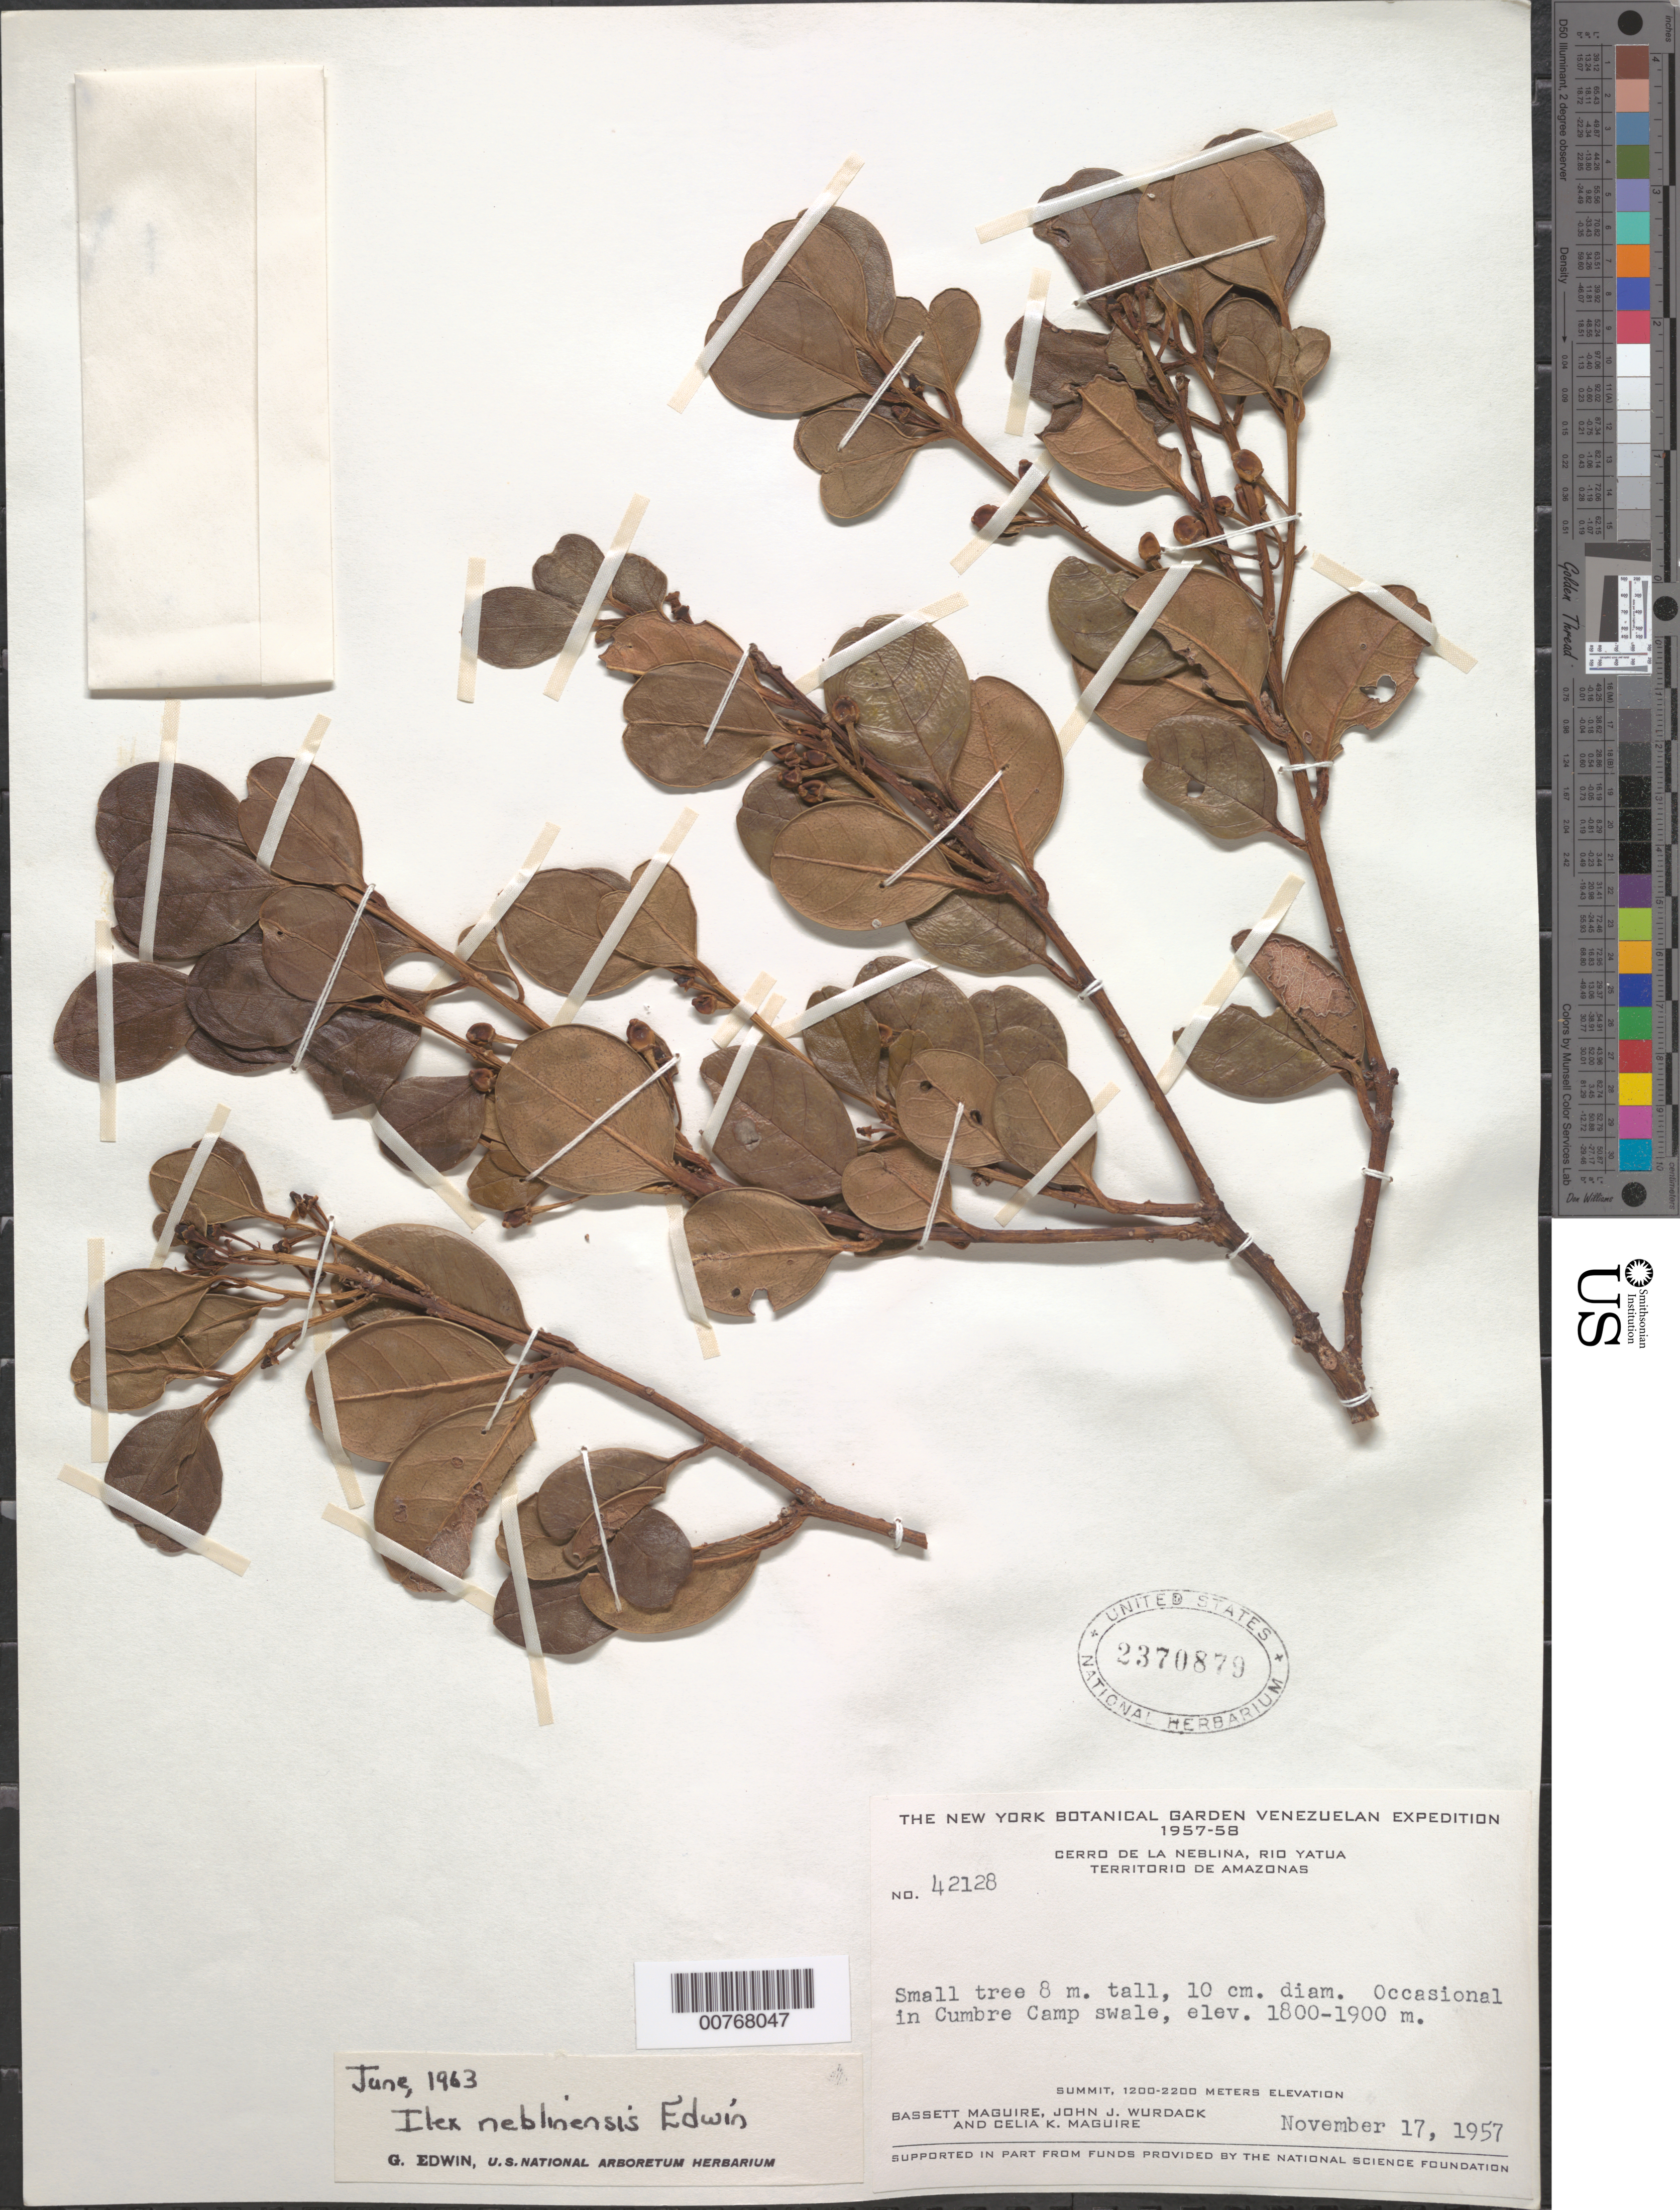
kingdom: Plantae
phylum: Tracheophyta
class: Magnoliopsida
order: Aquifoliales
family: Aquifoliaceae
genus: Ilex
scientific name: Ilex neblinensis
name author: Edwin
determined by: Edwin, G.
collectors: B. Maguire, J. J. Wurdack & C. K. Maguire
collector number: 42128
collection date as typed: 17-Nov-57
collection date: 1957-11-17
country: Venezuela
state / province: Amazonas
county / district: Río Negro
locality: Cerro de la Neblina, Río Yatua, Cumbre Camp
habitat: Summit camp swale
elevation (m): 1800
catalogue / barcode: US 2370879